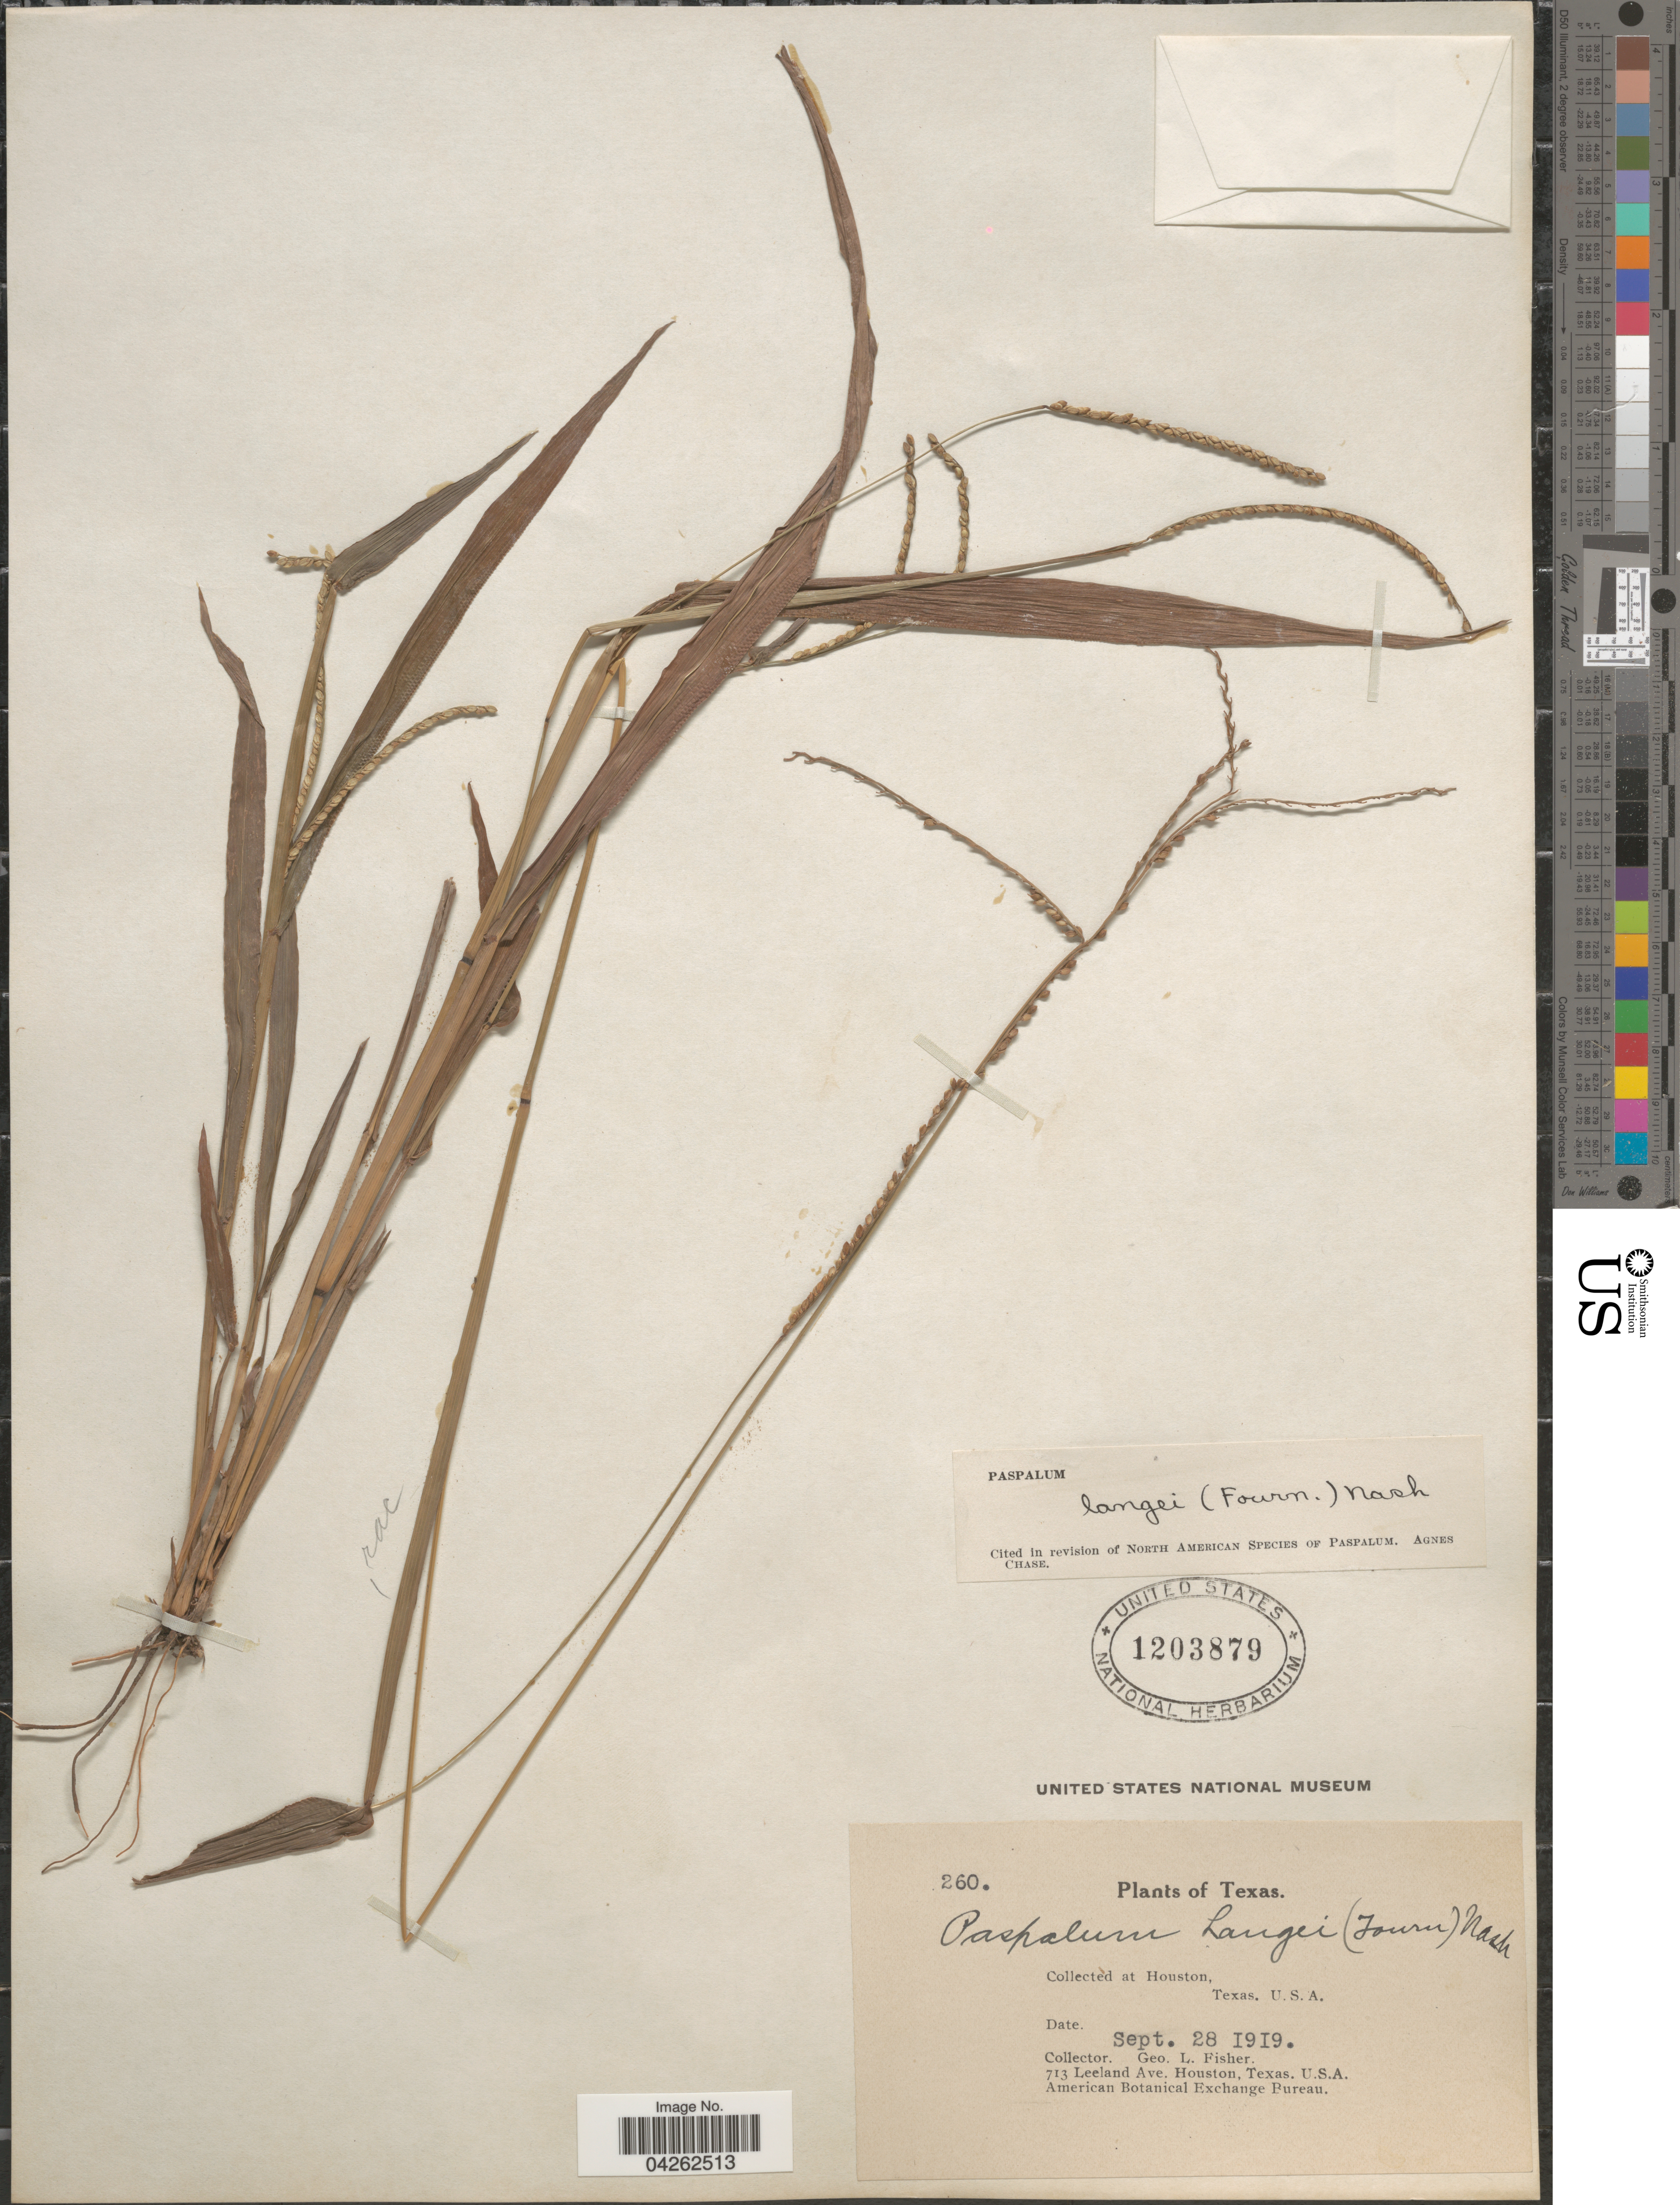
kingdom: Plantae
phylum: Tracheophyta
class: Liliopsida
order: Poales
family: Poaceae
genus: Paspalum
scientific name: Paspalum langei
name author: (E. Fourn.) Nash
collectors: G. L. Fisher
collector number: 260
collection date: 1919-09-28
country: United States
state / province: Texas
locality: Houston.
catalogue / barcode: US 1203879